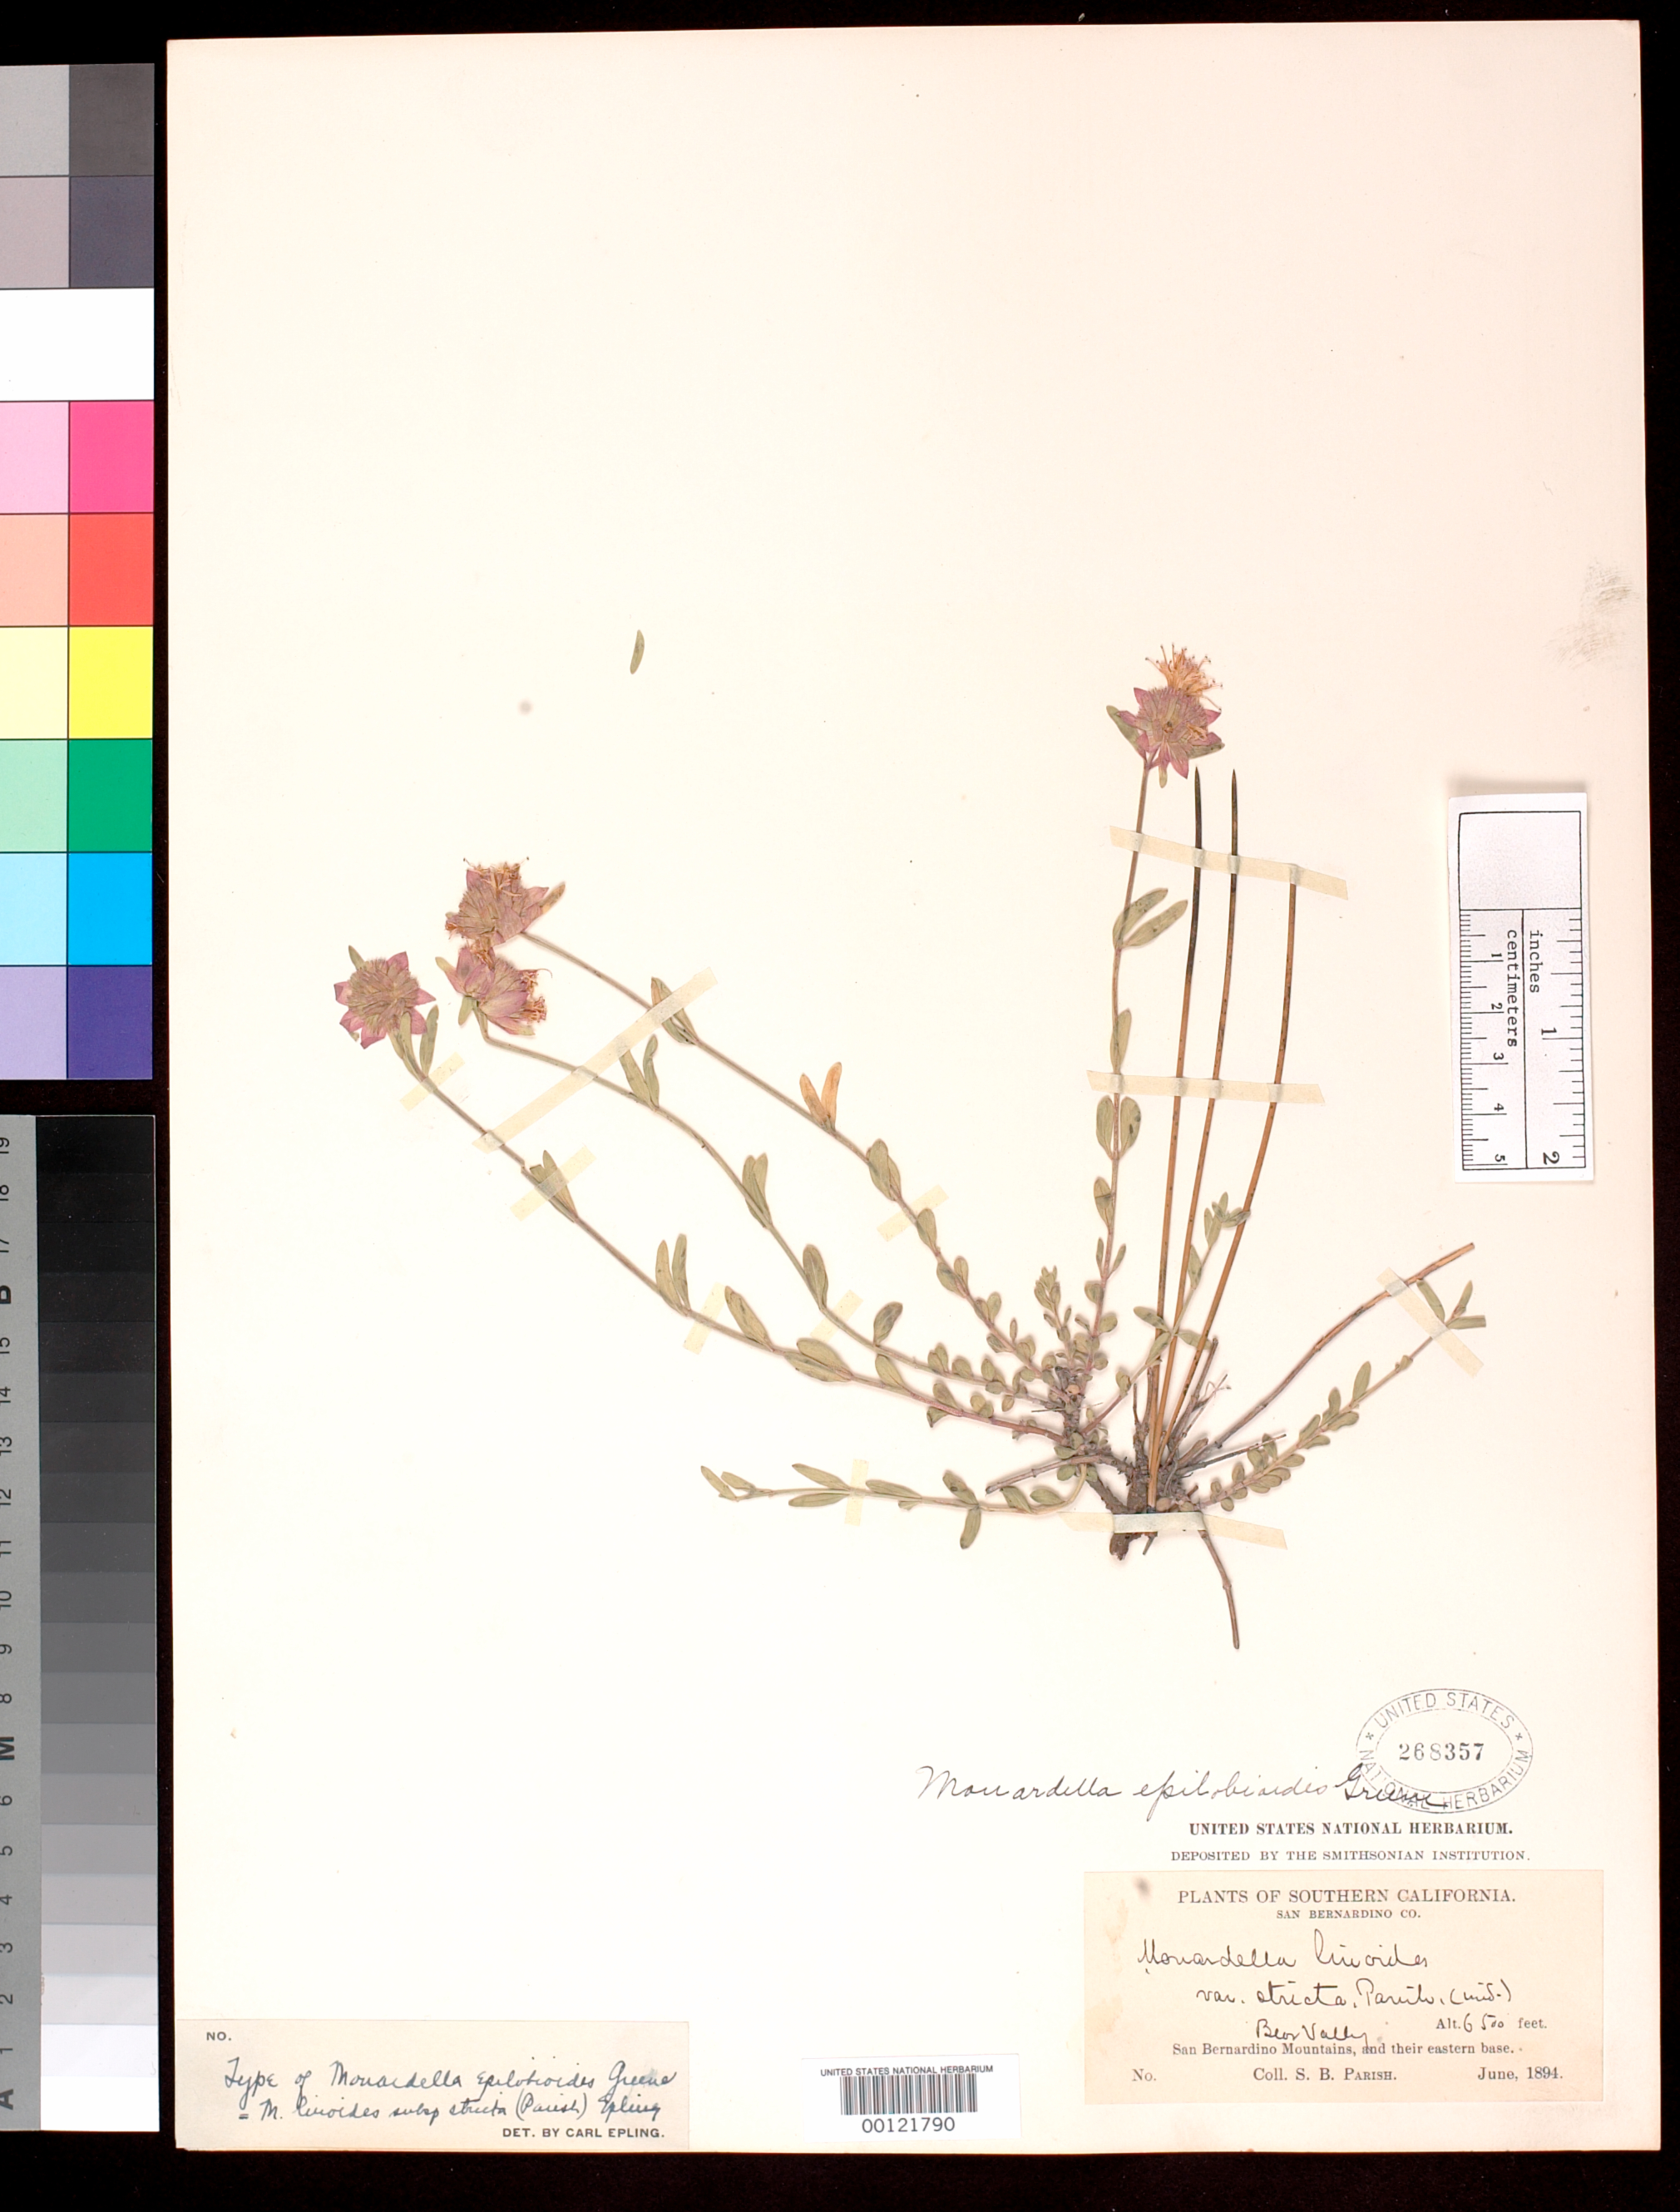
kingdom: Plantae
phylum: Tracheophyta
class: Magnoliopsida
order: Lamiales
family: Lamiaceae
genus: Monardella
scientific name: Monardella epilobioides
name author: Greene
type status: Holotype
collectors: S. B. Parish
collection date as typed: Jun 1894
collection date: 1894-06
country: United States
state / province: California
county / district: San Bernardino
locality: San Bernardino Mts. & eastern base.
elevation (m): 1981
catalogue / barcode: US 268357